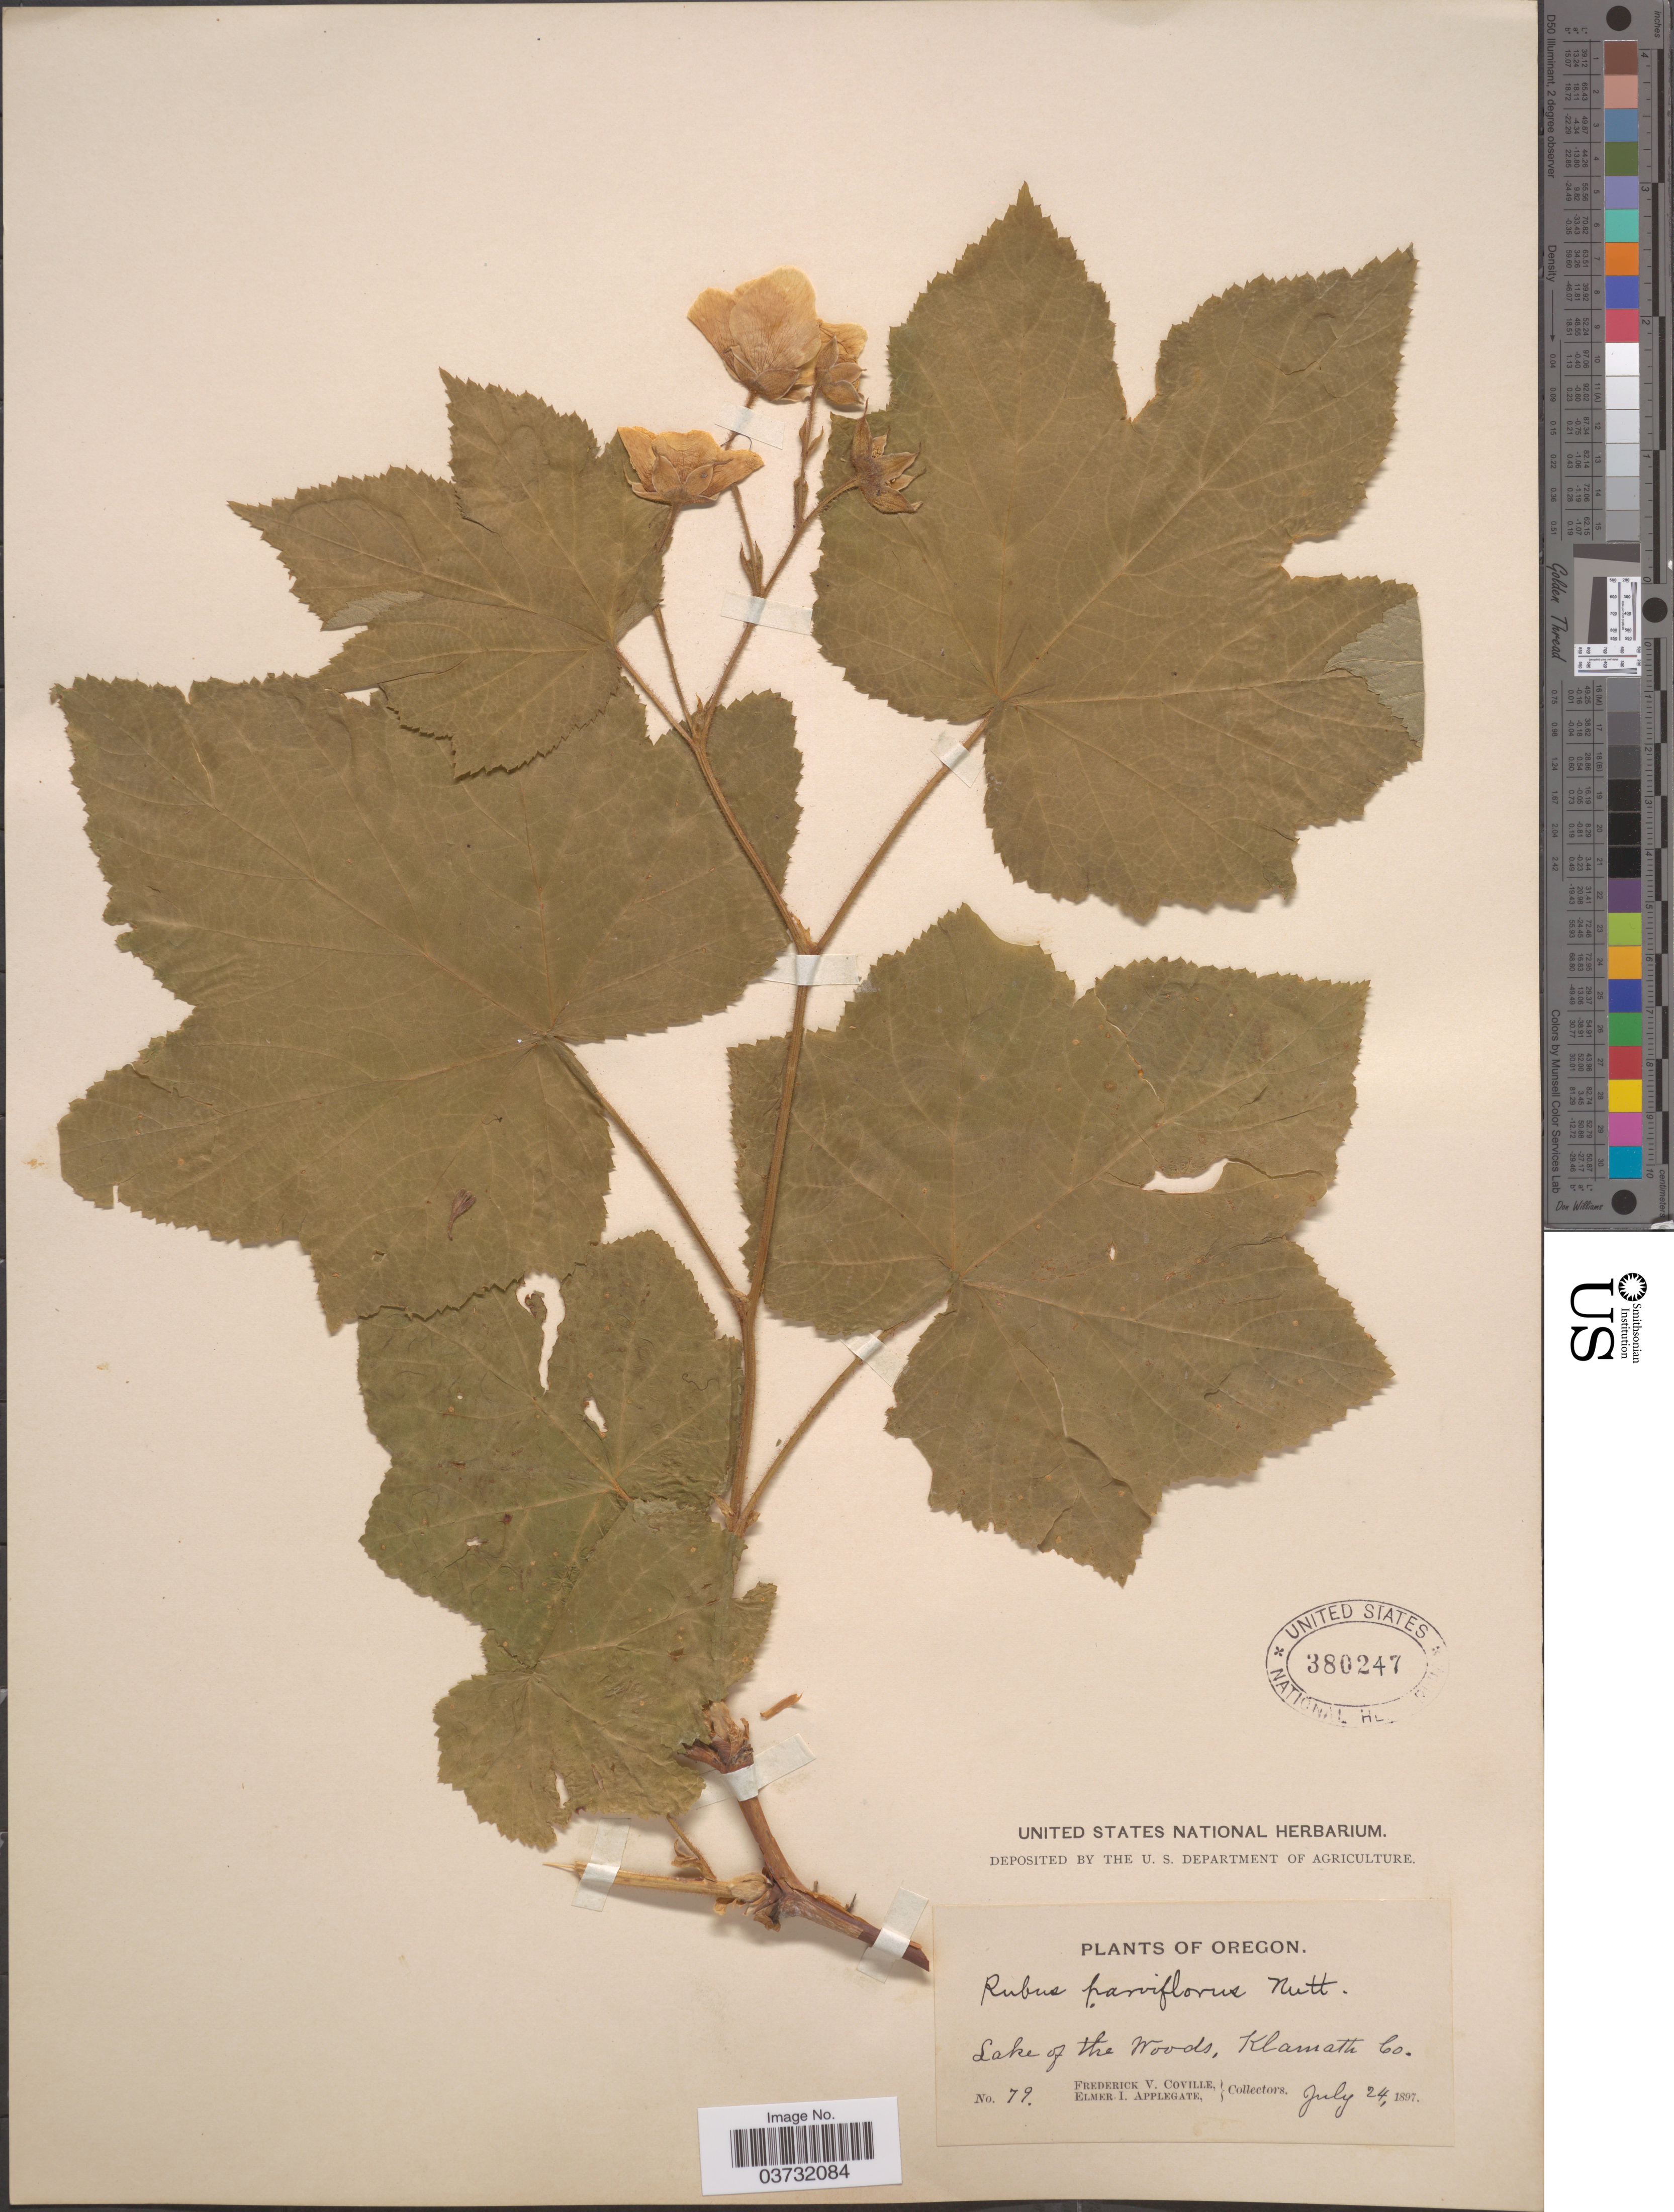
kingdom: Plantae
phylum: Tracheophyta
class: Magnoliopsida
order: Rosales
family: Rosaceae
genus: Rubus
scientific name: Rubus parviflorus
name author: Nutt.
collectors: F. V. Coville & E. I. Applegate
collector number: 79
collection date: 1897-07-24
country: United States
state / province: Oregon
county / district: Klamath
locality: Lake of the Woods, Klamath Co.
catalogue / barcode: US 380247